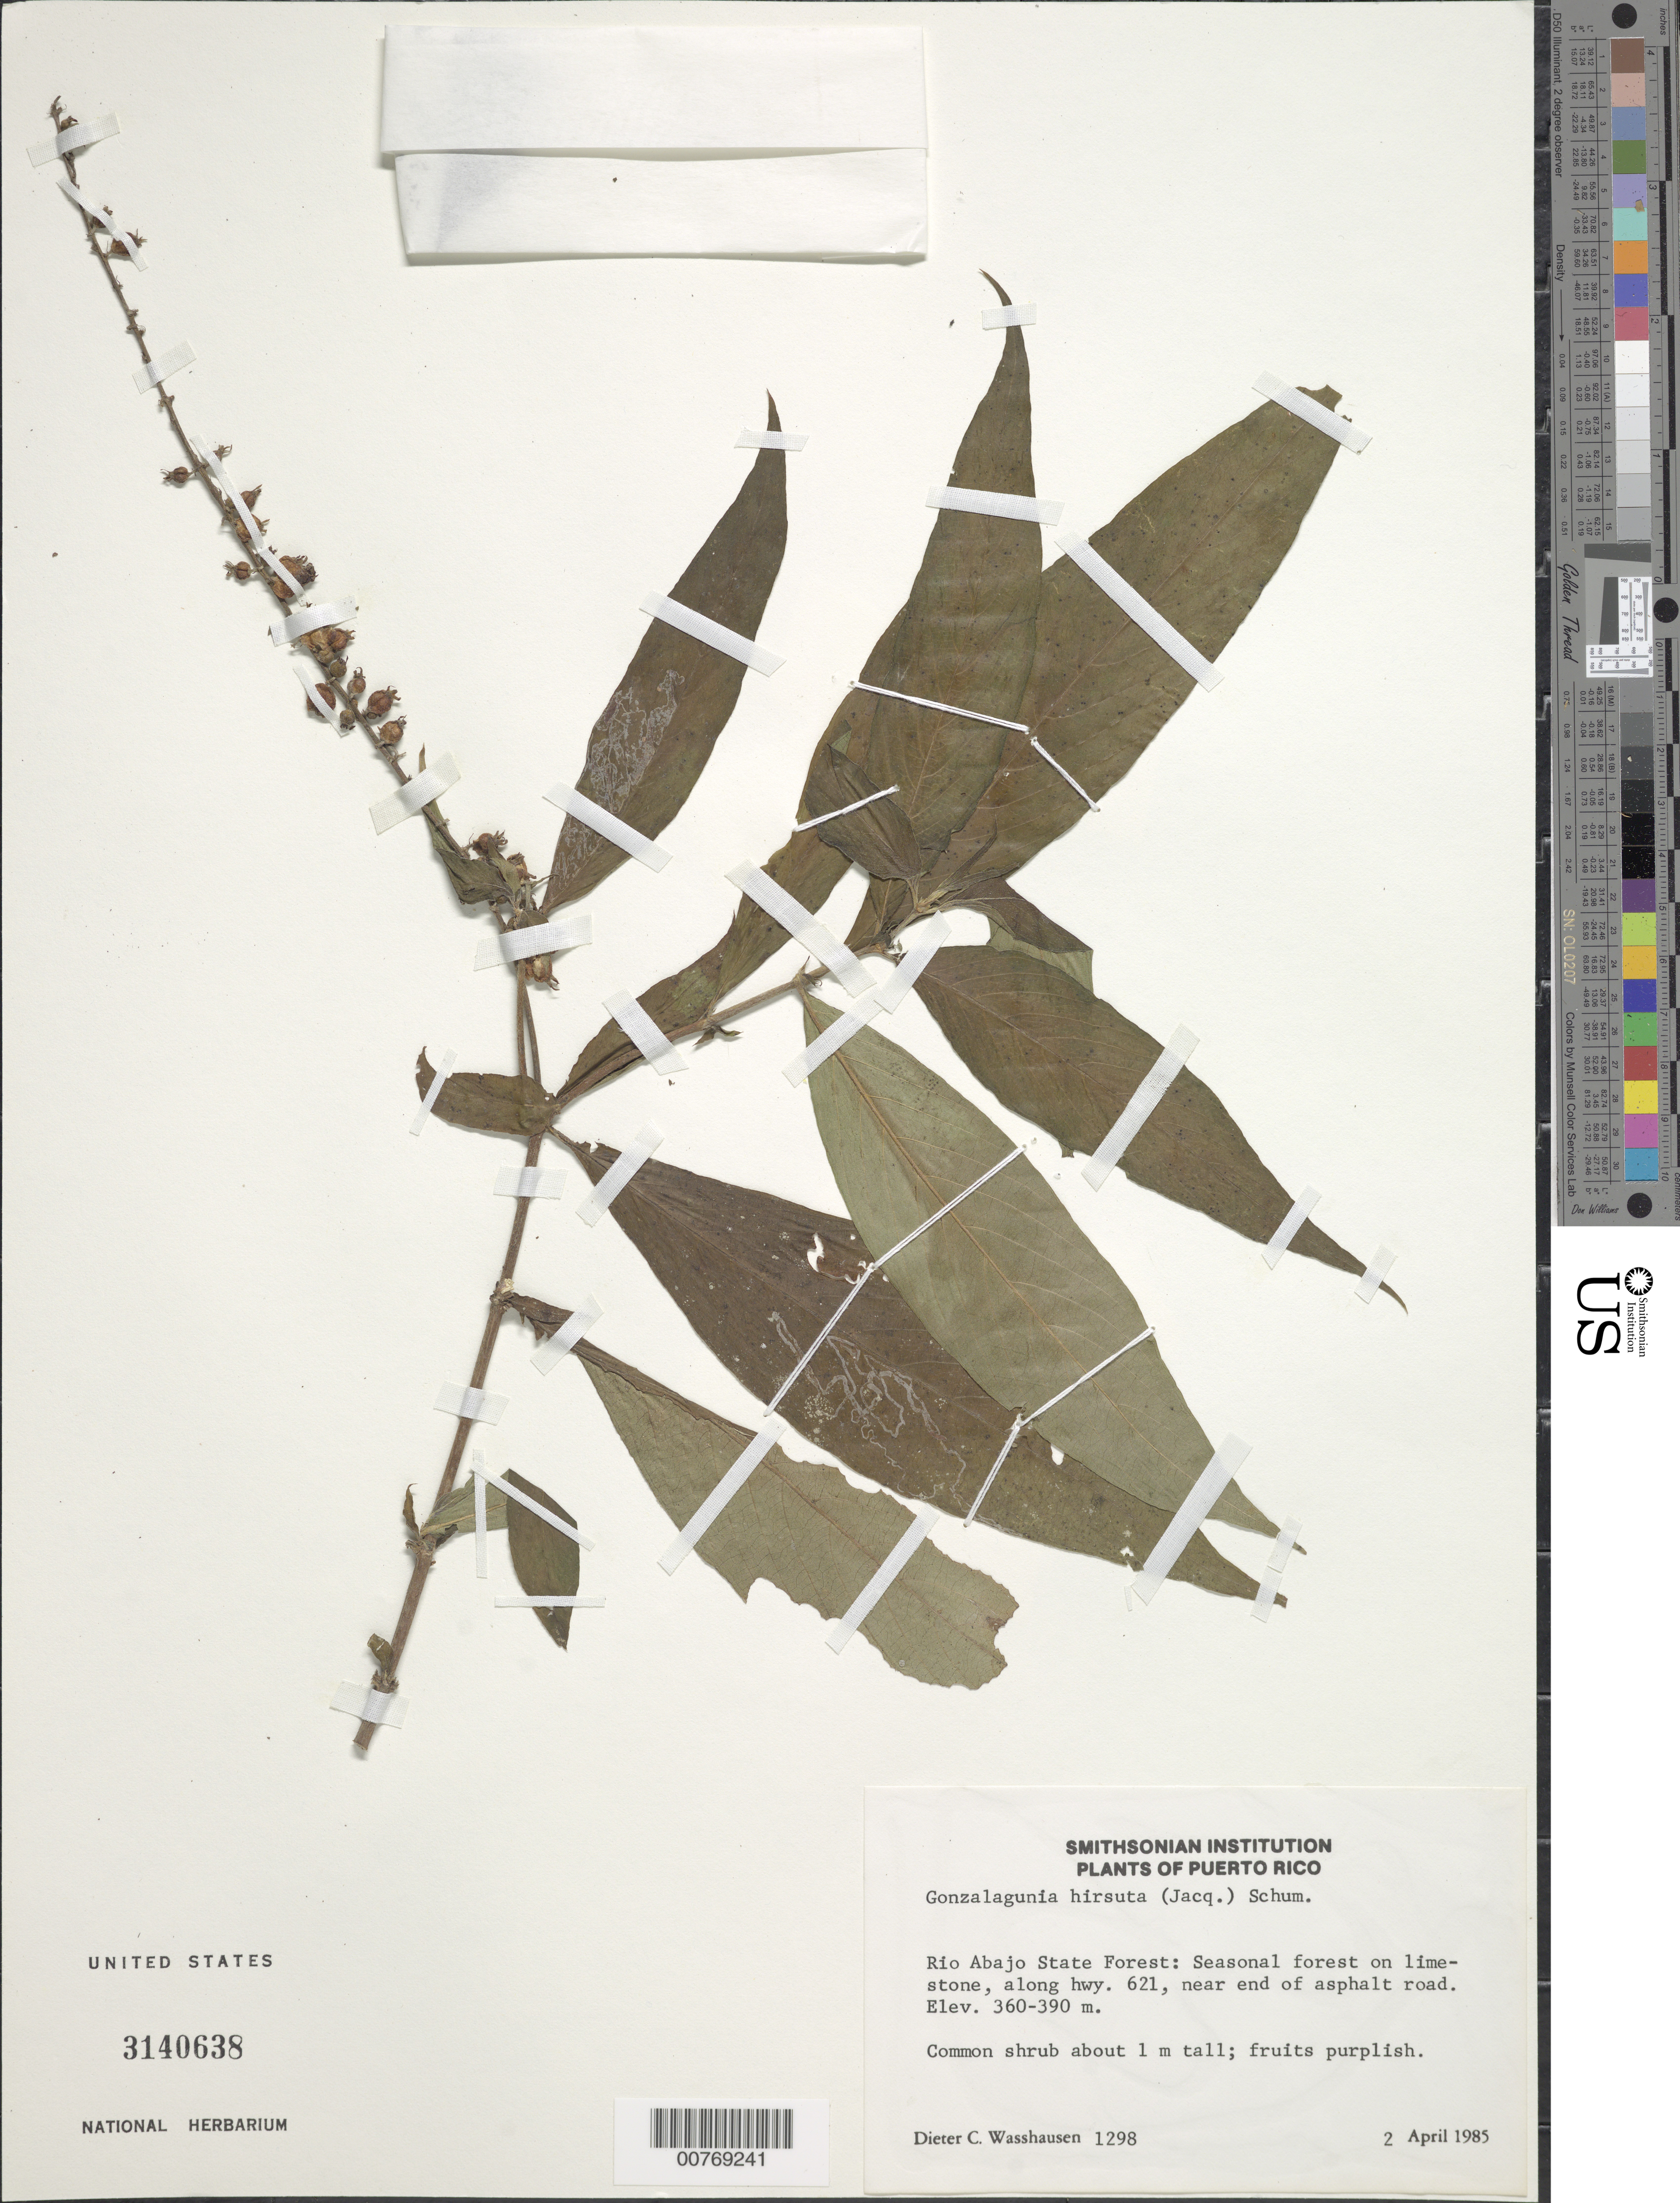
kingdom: Plantae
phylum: Tracheophyta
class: Magnoliopsida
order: Gentianales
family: Rubiaceae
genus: Gonzalagunia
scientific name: Gonzalagunia hirsuta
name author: (Jacq.) K. Schum.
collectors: D. C. Wasshausen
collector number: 1298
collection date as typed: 02 Apr 1985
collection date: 1985-04-02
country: Puerto Rico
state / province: Arecibo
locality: Río Abajo State Forest, along Hwy. 621, near end of asphalt road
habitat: Seasonal forest on limestone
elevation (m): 360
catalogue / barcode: US 3140638